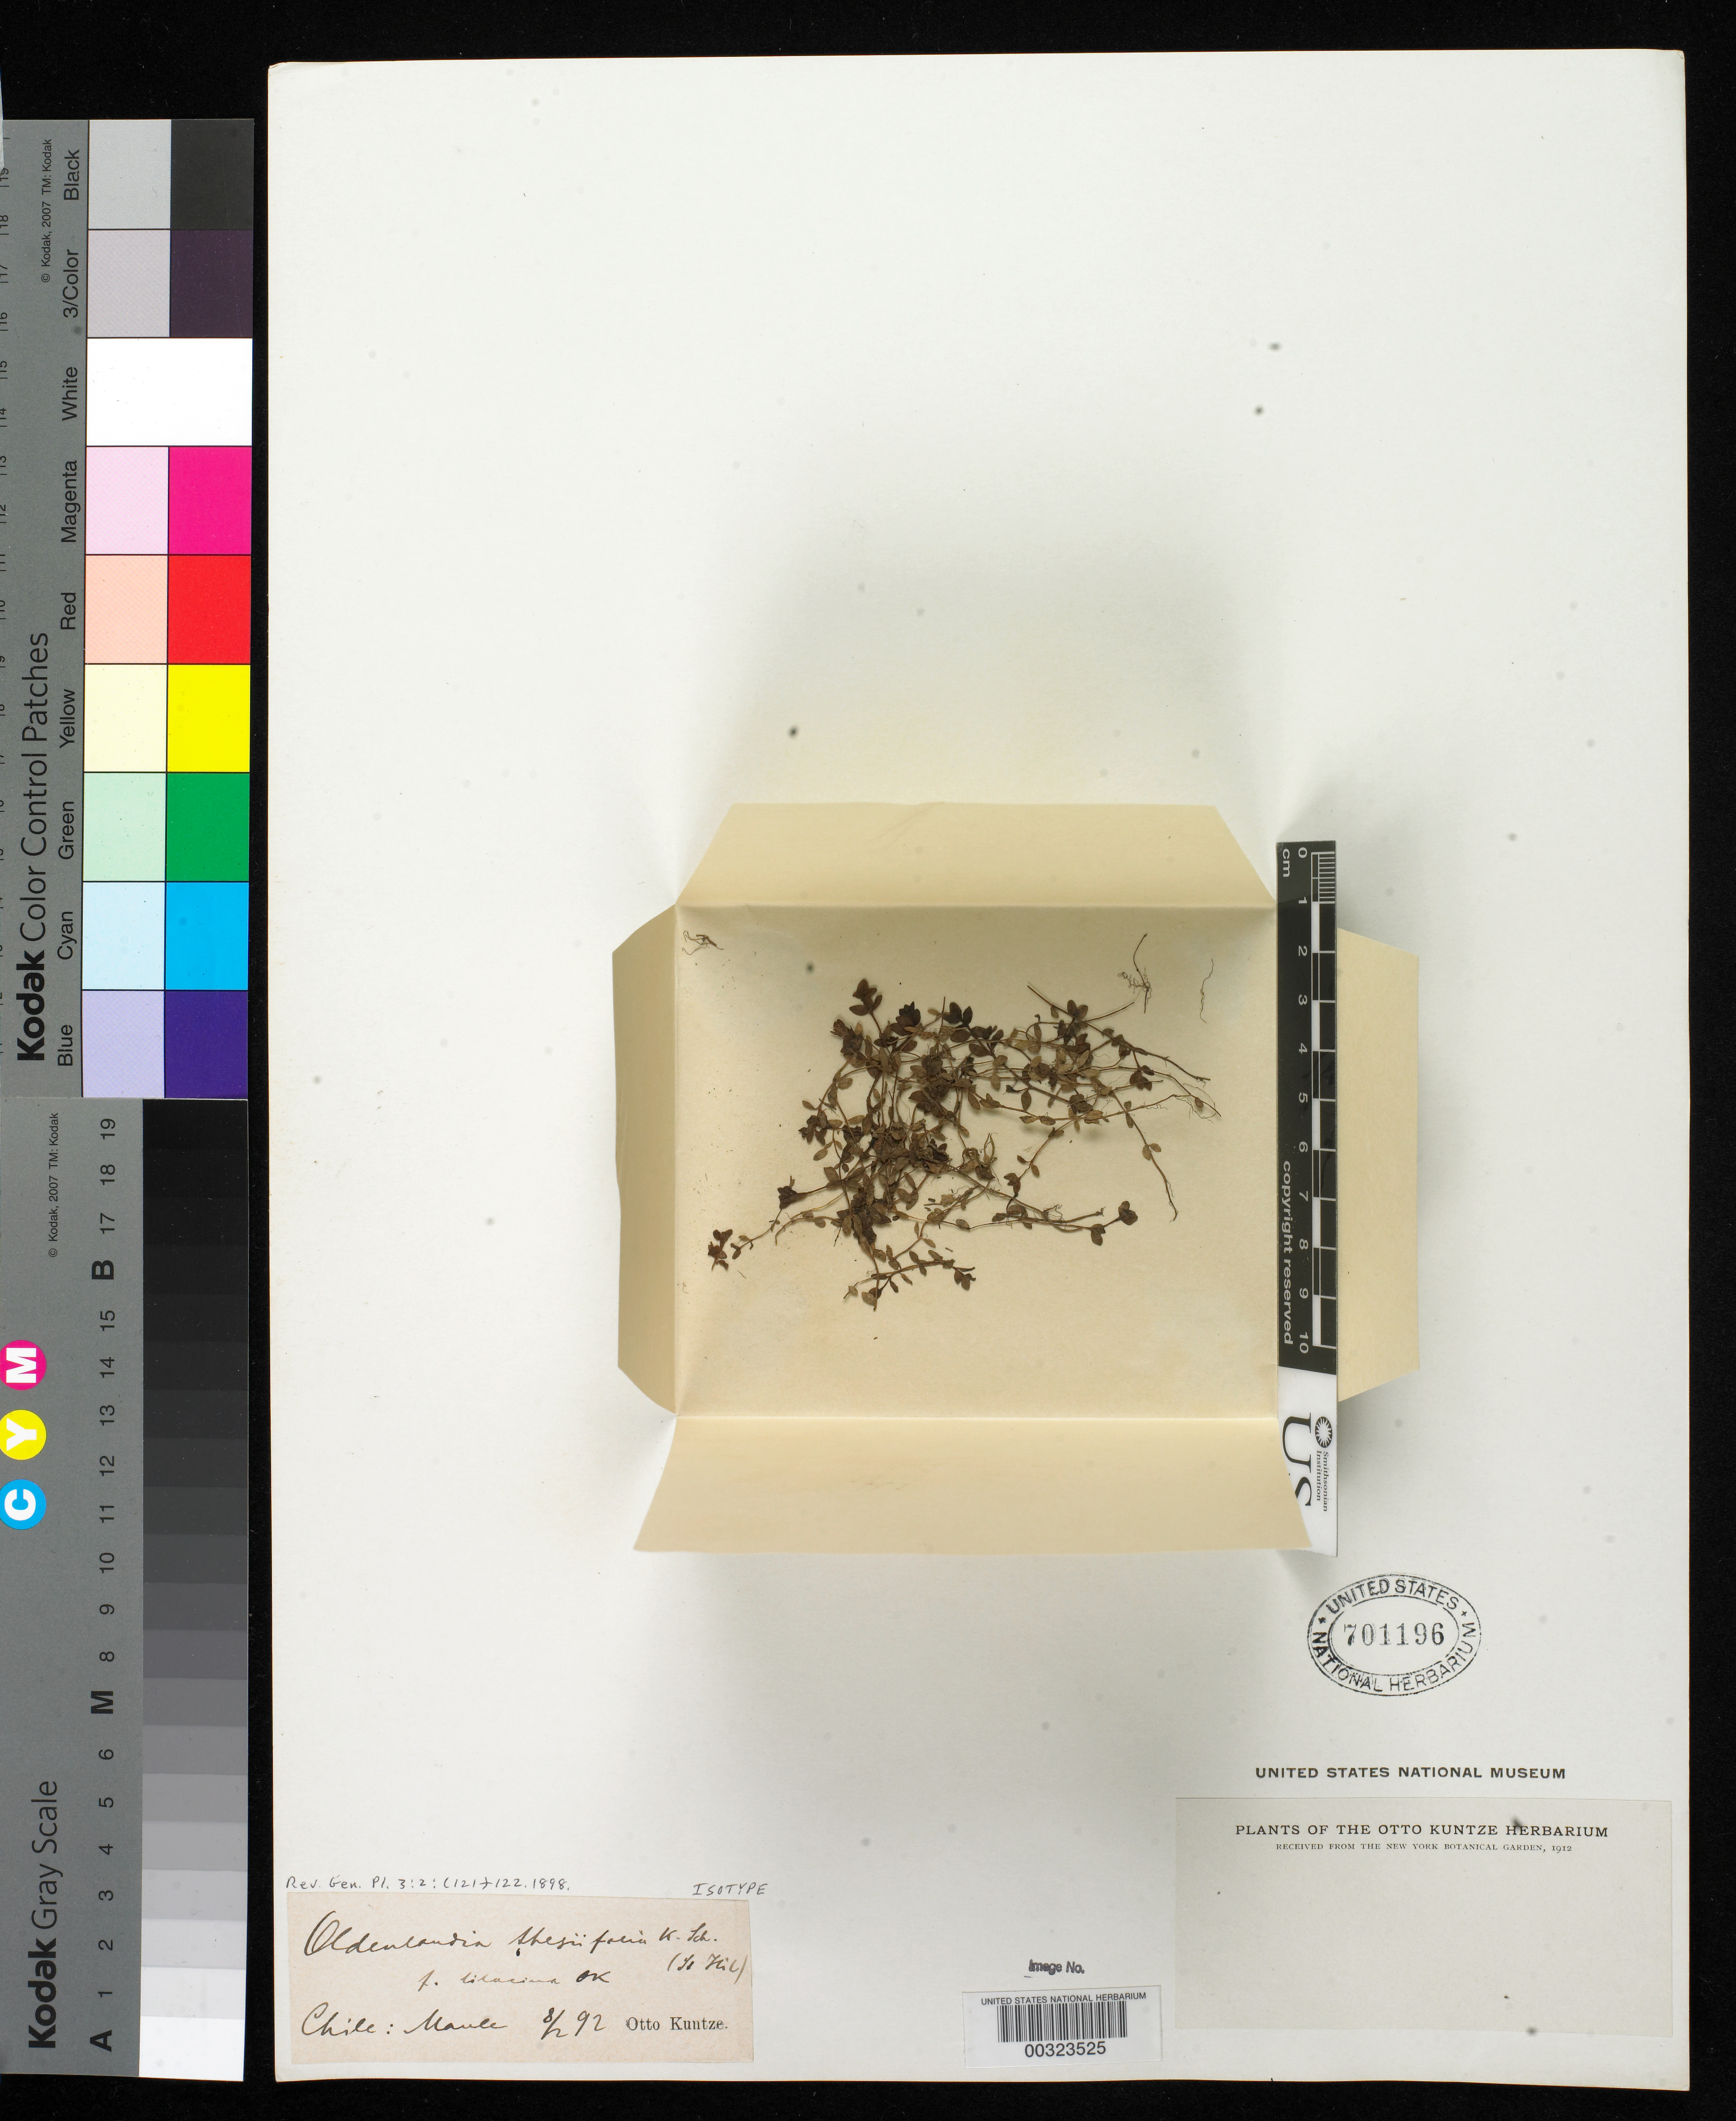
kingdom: Plantae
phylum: Tracheophyta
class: Magnoliopsida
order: Gentianales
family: Rubiaceae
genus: Oldenlandia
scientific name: Oldenlandia thesiifolia f. lilacina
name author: Kuntze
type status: Isotype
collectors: C.E.O. Kuntze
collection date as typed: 08 Feb 1892 to 02 Aug 1892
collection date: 1892-02-08/1892-08-02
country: Chile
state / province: Maule (VII)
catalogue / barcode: US 701196